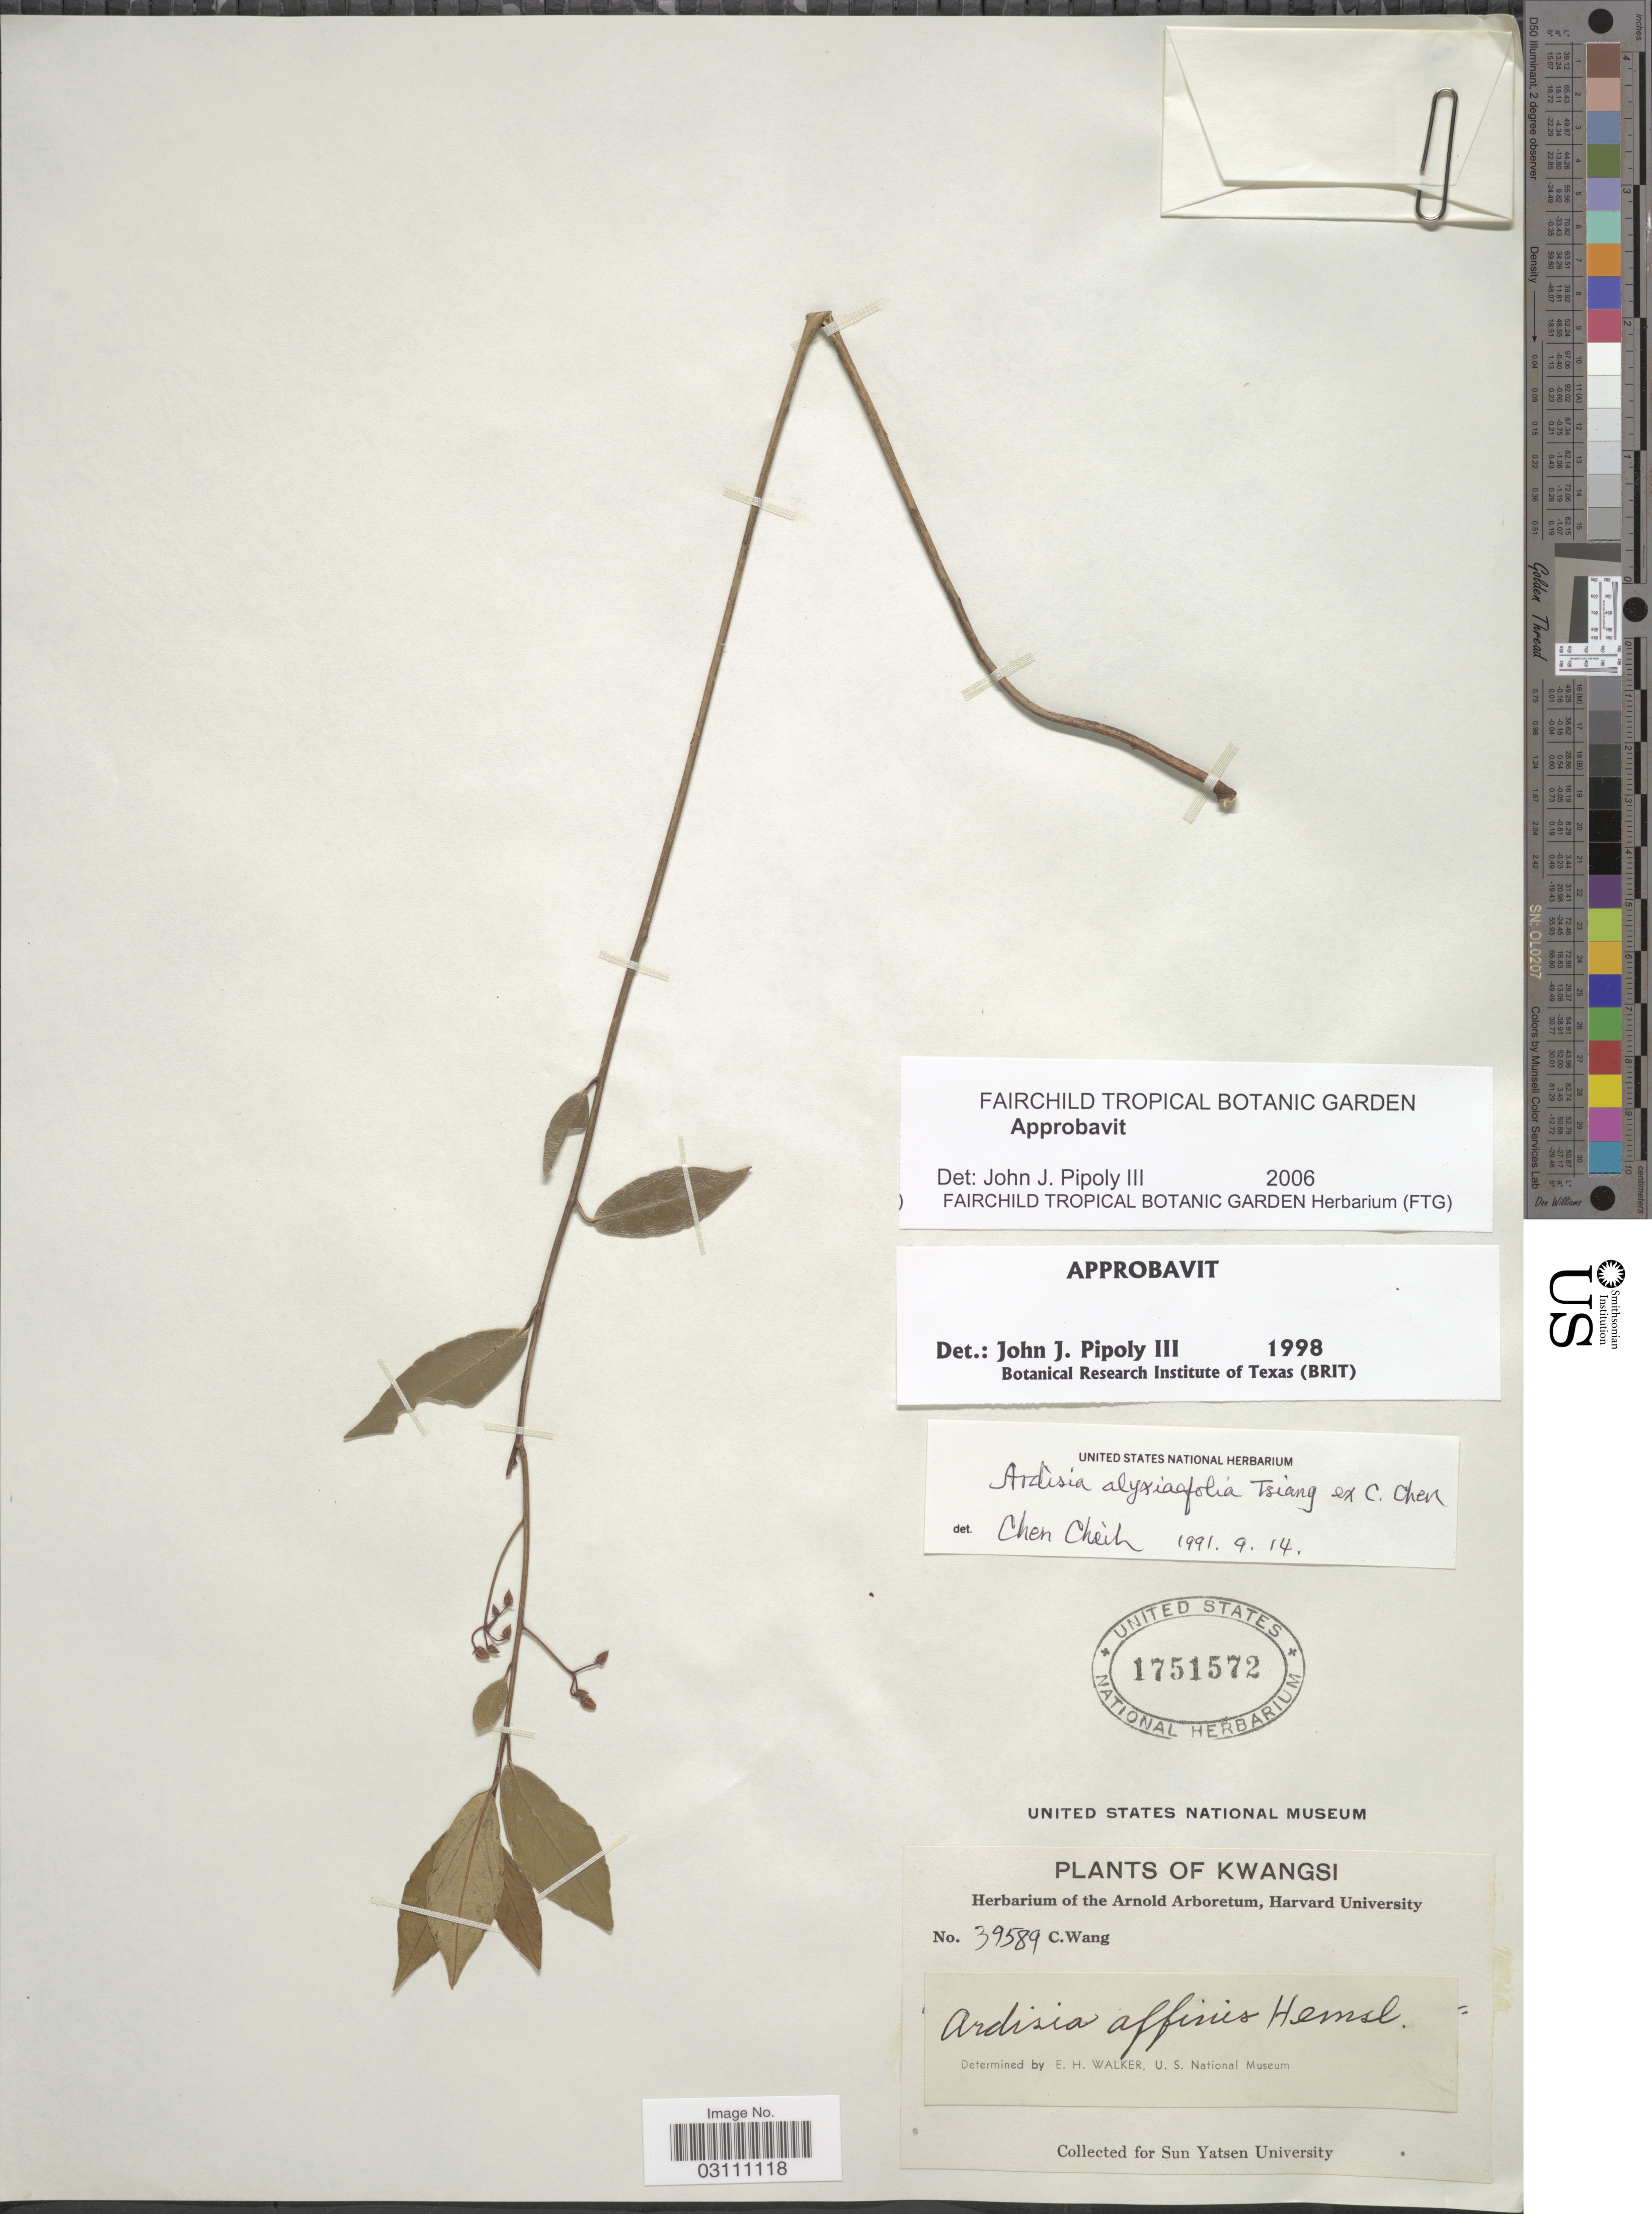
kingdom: Plantae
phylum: Tracheophyta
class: Magnoliopsida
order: Ericales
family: Primulaceae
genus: Ardisia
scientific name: Ardisia alyxiifolia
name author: Tsiang ex C. Chen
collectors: C. Wang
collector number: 39589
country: China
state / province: Guangxi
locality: Kwangsi. [illegible text]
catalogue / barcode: US 1751572